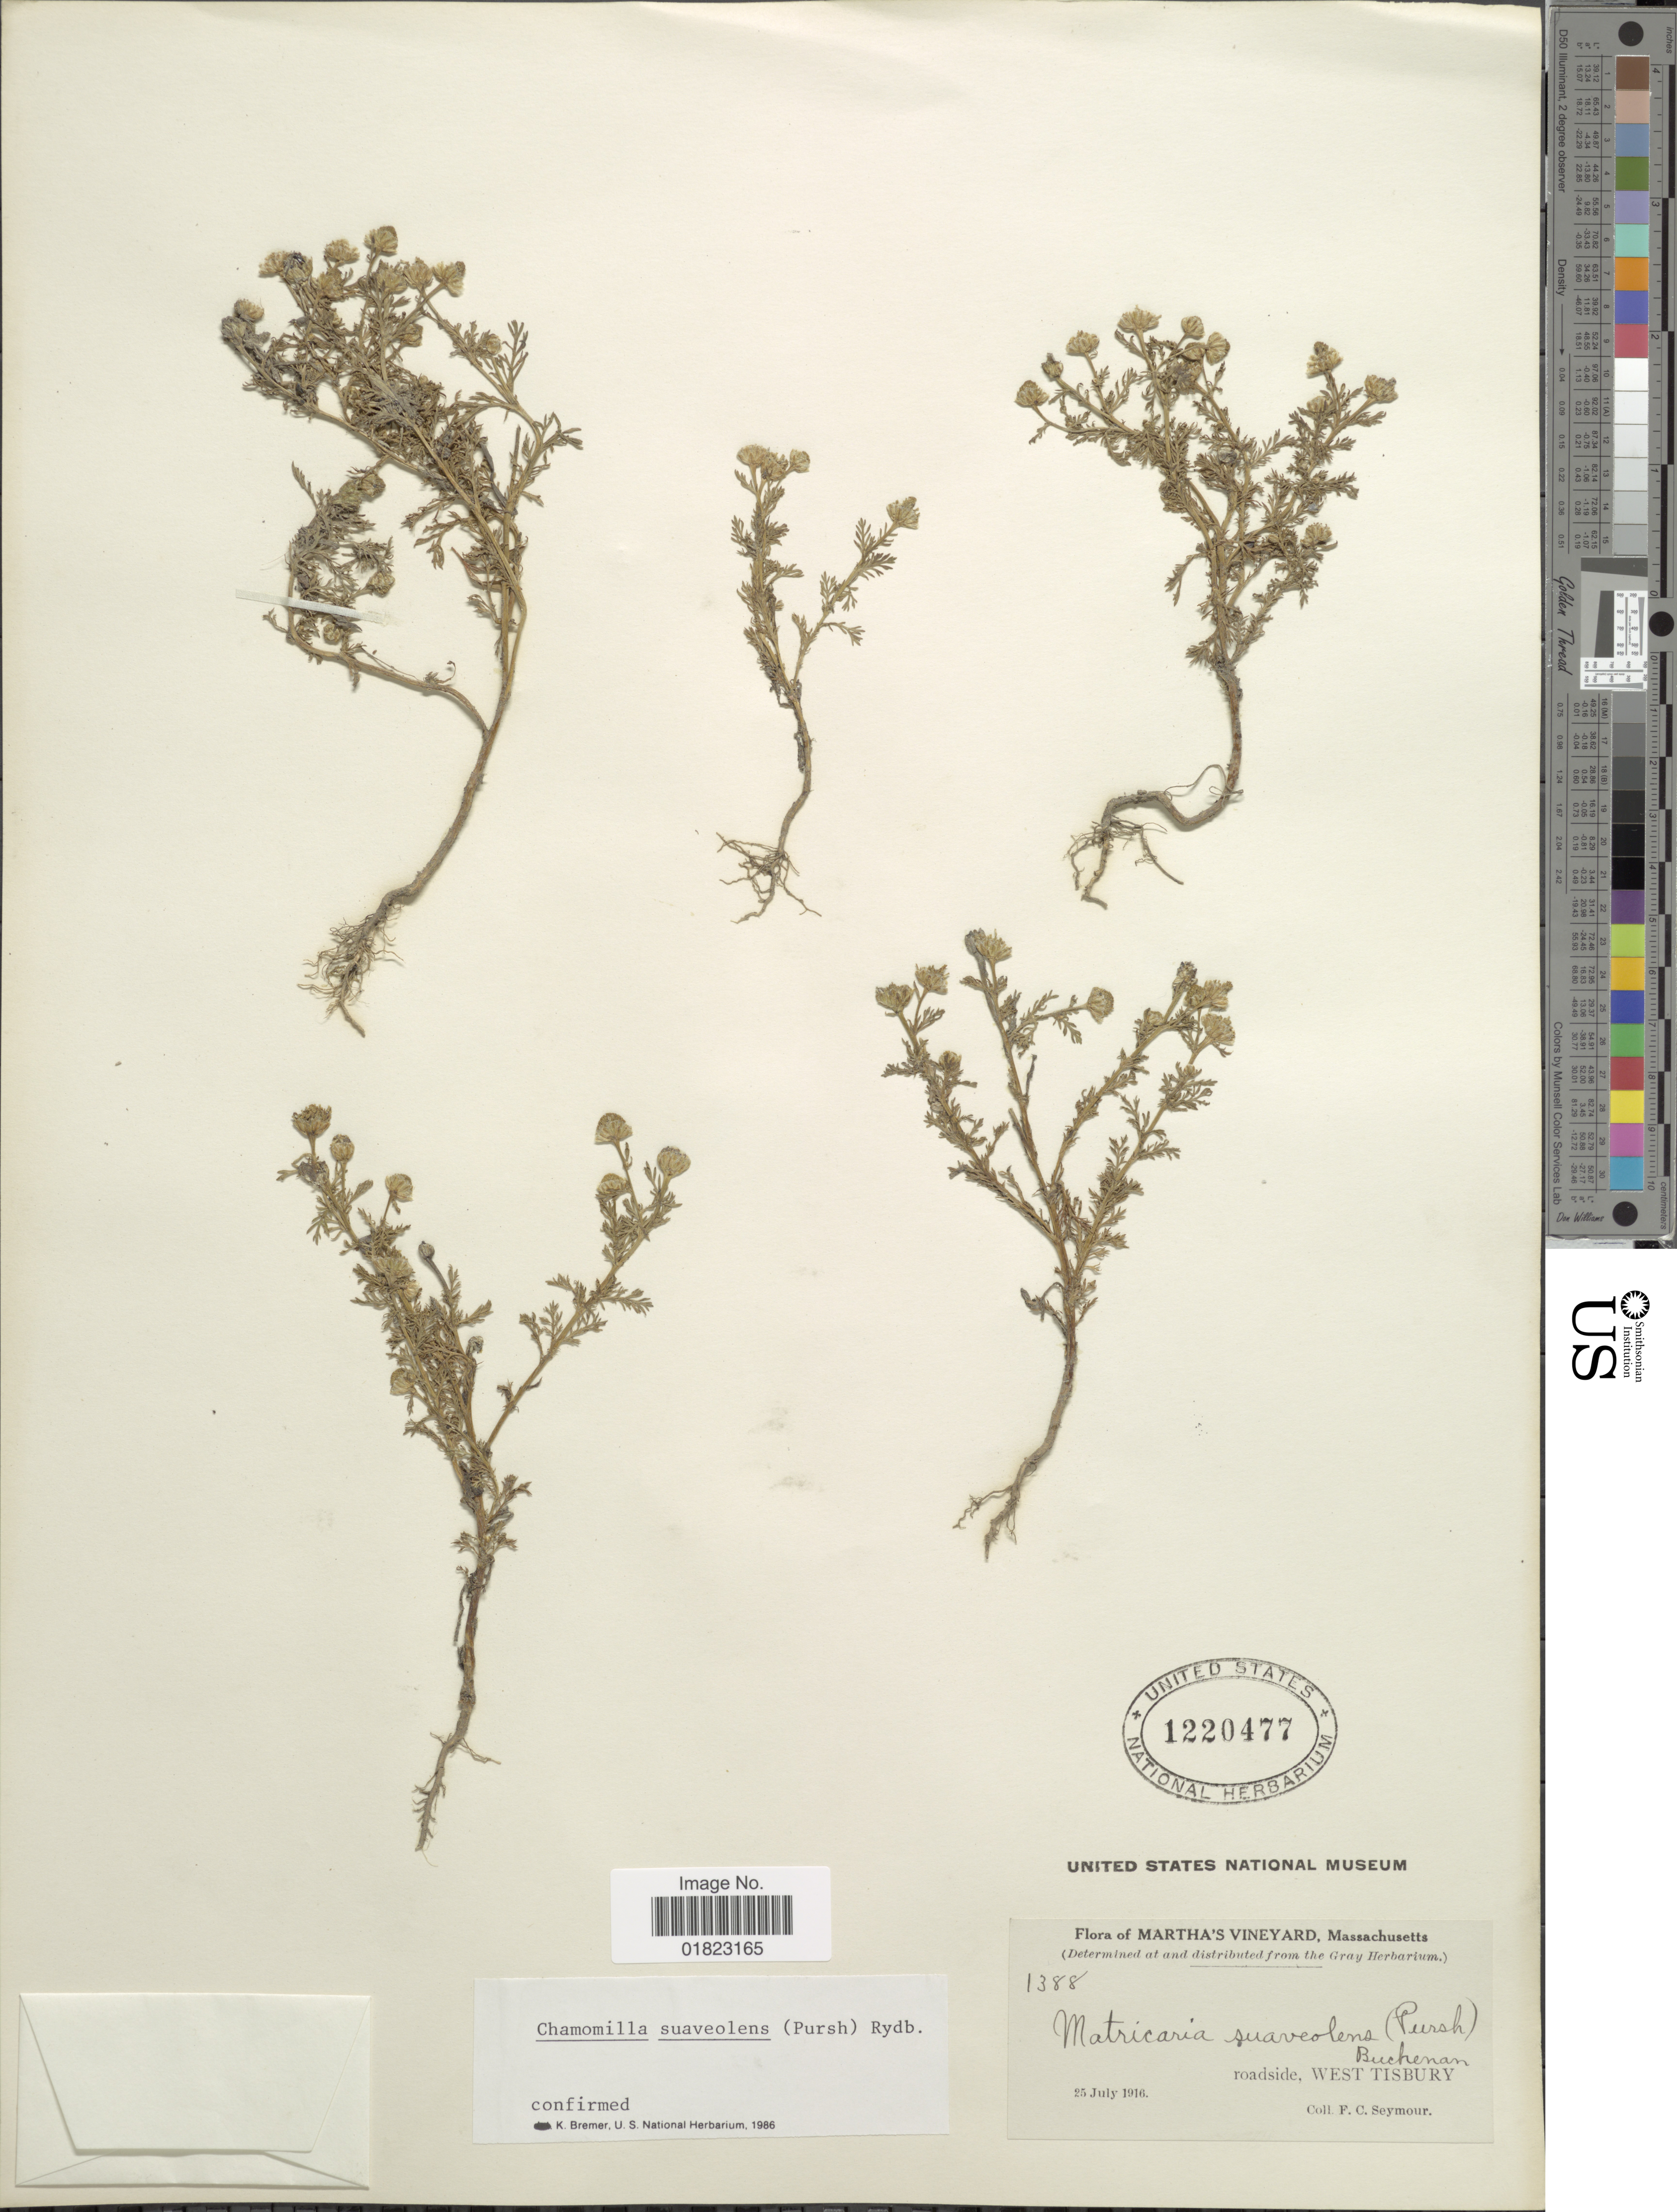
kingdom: Plantae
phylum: Tracheophyta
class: Magnoliopsida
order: Asterales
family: Asteraceae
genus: Matricaria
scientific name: Matricaria matricarioides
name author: (Less.) Porter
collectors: F. C. Seymour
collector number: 1388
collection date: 1916-07-25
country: United States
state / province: Massachusetts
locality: Martha's Vineyard, Masschusetts. roadside, West Tisbury.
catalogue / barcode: US 1220477